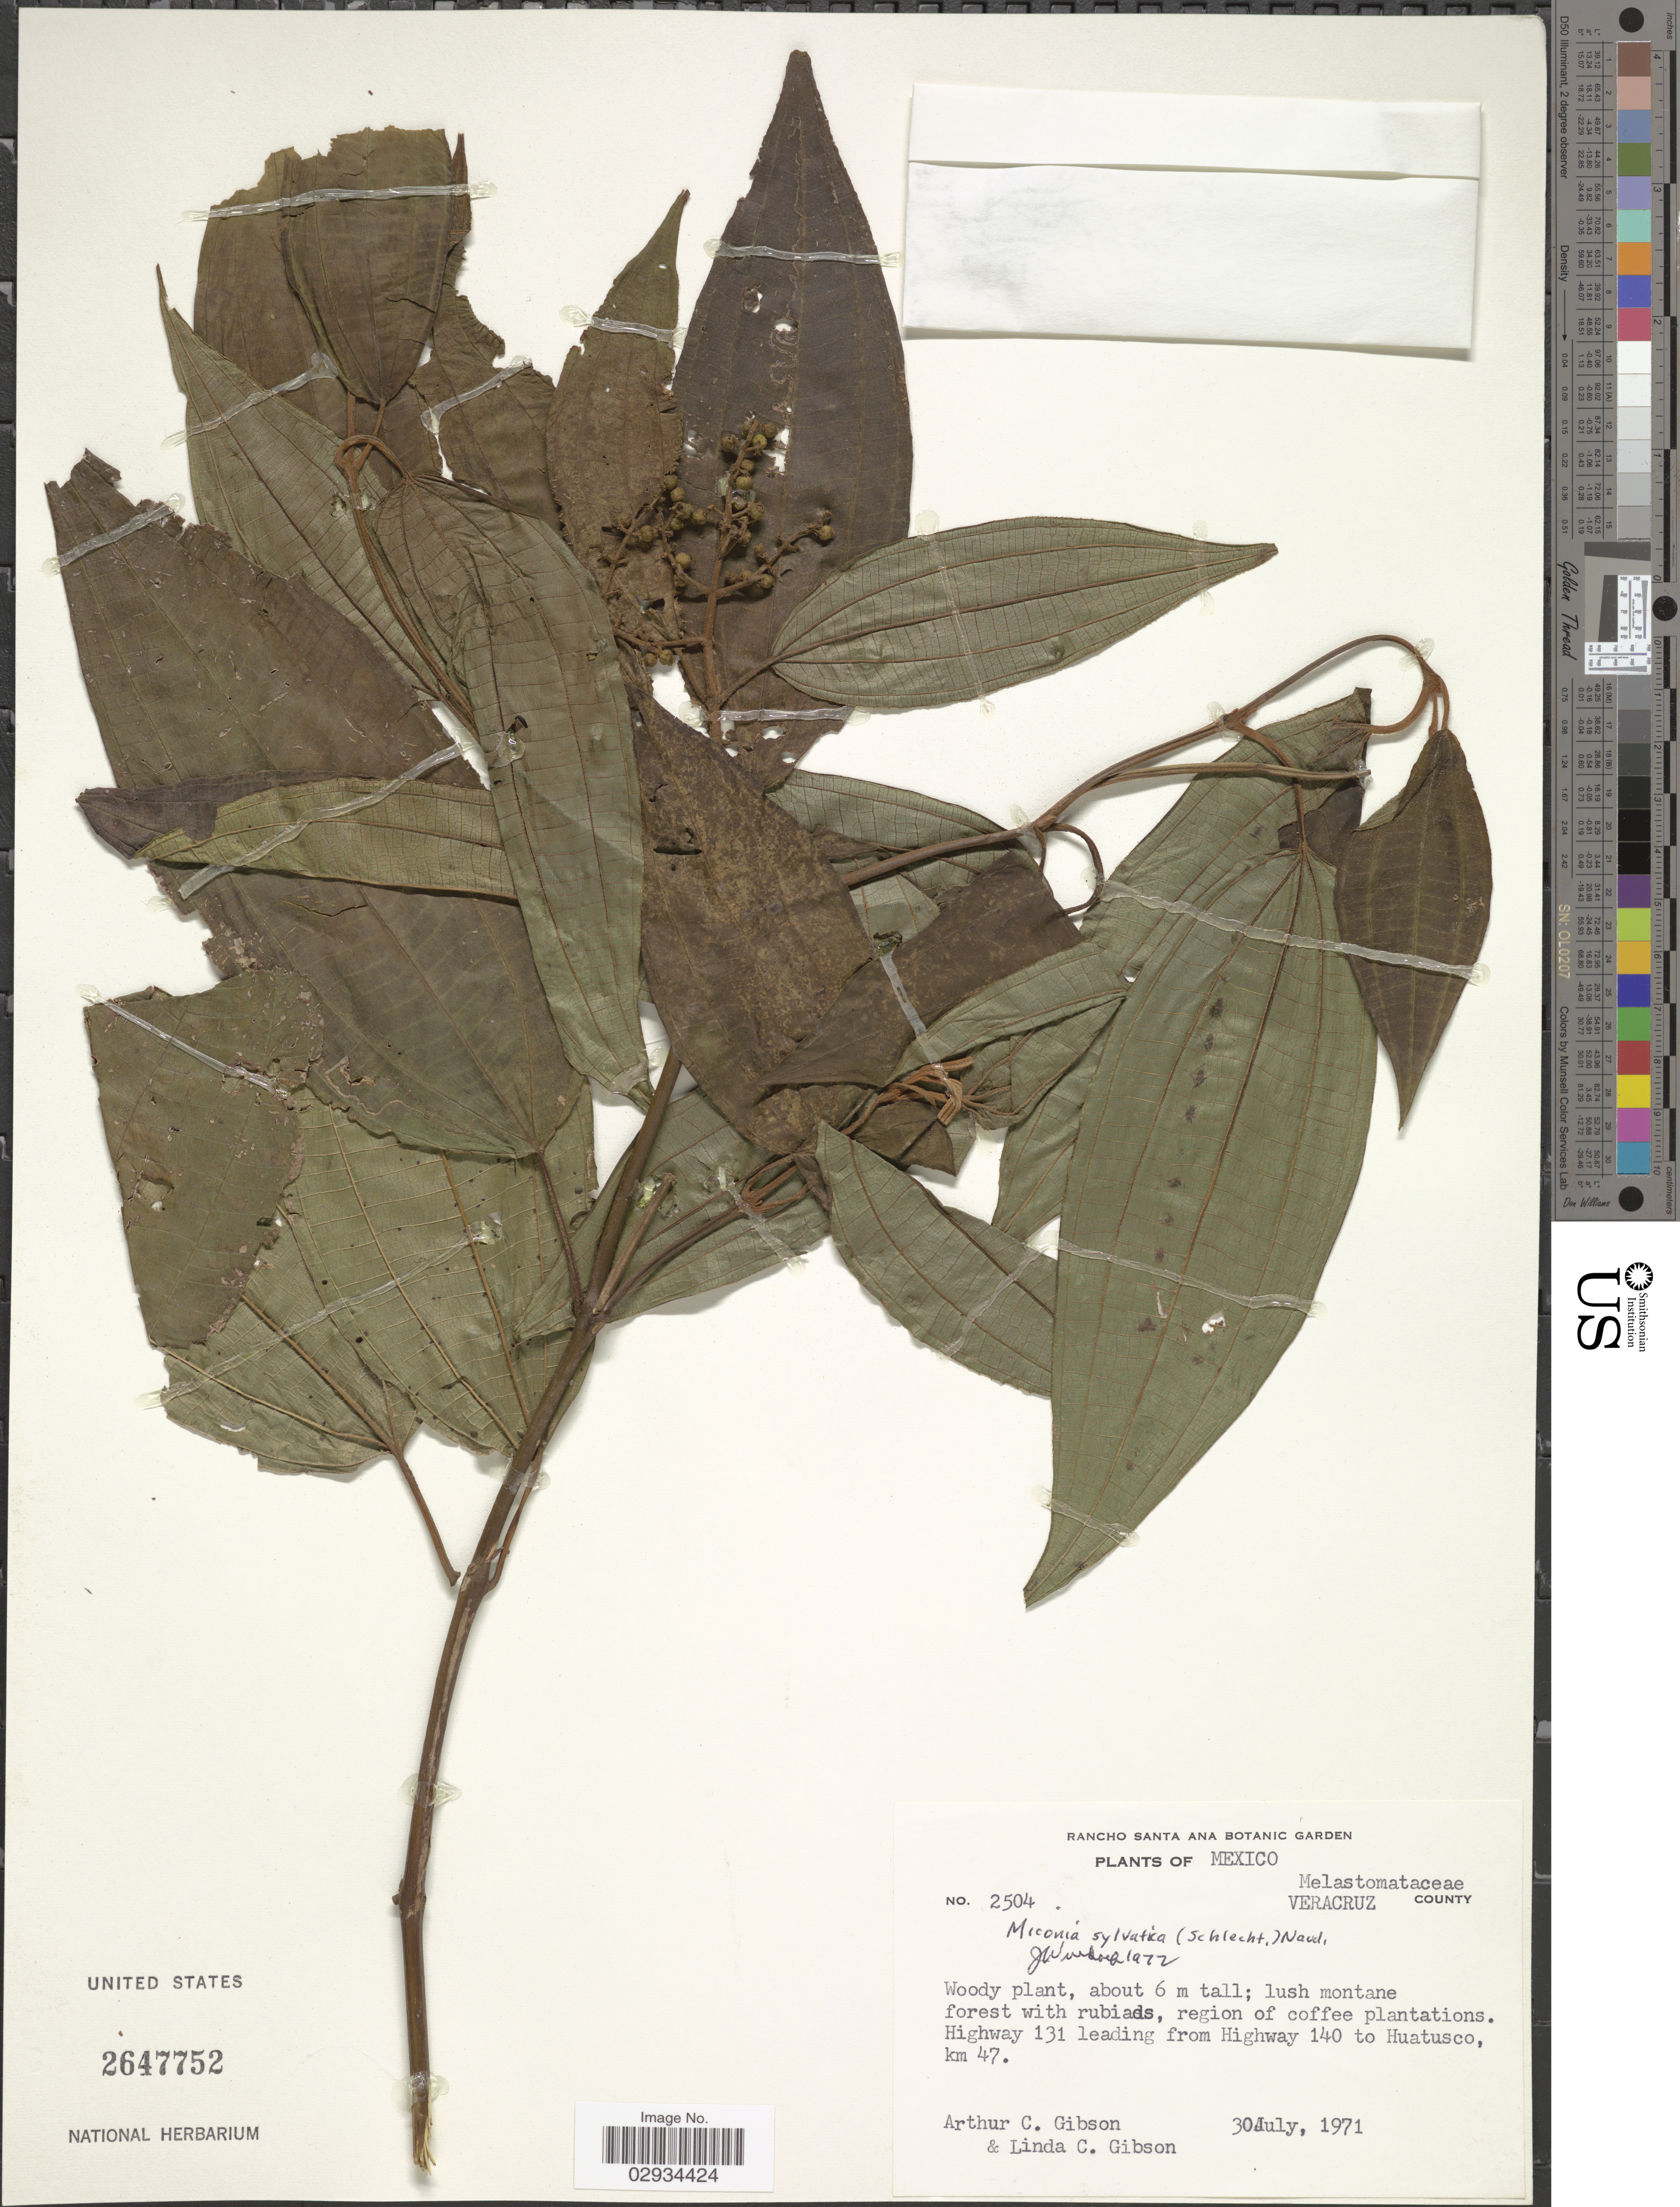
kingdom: Plantae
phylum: Tracheophyta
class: Magnoliopsida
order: Myrtales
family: Melastomataceae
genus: Miconia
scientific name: Miconia sylvatica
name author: (Schltdl.) Naudin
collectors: A. Gibson & L. Gibson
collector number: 2504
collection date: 1971-07-30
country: Mexico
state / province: Veracruz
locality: Veracruz County. Highway 131 leading from Highway 140 to Huatusco, km 47.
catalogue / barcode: US 2647752